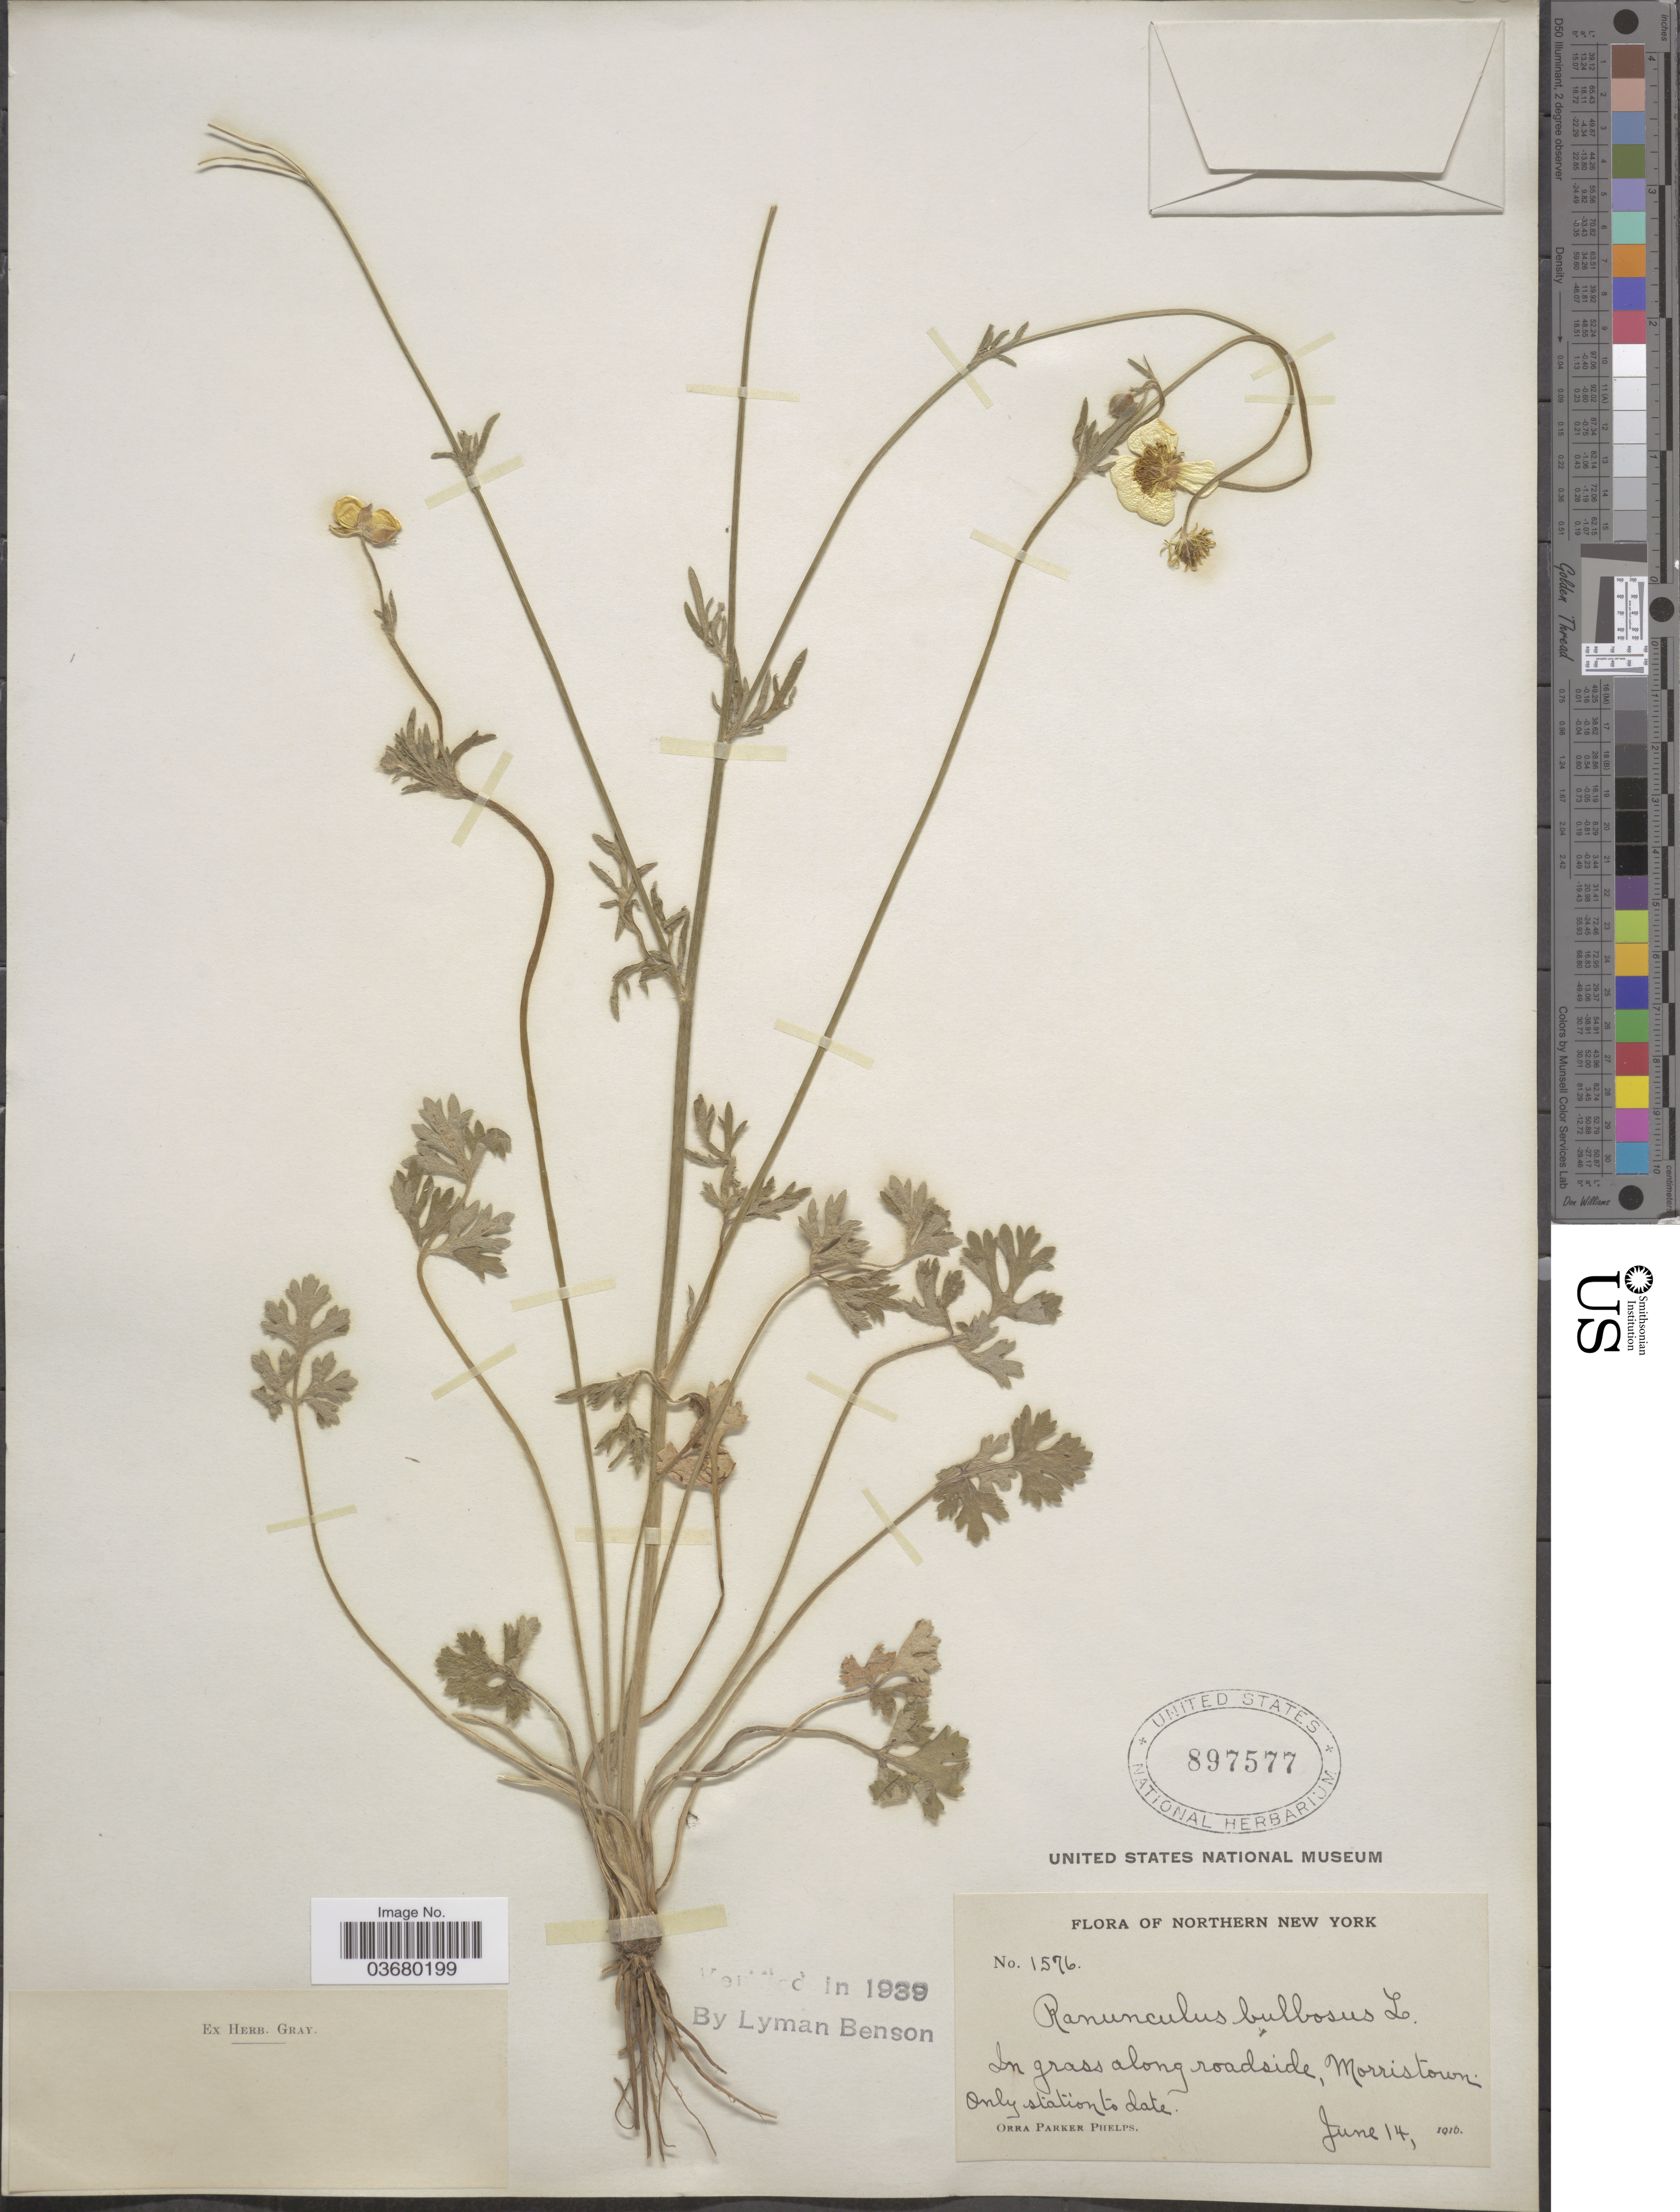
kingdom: Plantae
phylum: Tracheophyta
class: Magnoliopsida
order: Ranunculales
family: Ranunculaceae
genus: Ranunculus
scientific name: Ranunculus bulbosus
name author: L.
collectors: O. P. Phelps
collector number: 1576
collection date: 1916-06-14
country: United States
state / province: New York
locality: Northern New York. In grass along roadside, Morristown.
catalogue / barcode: US 897577